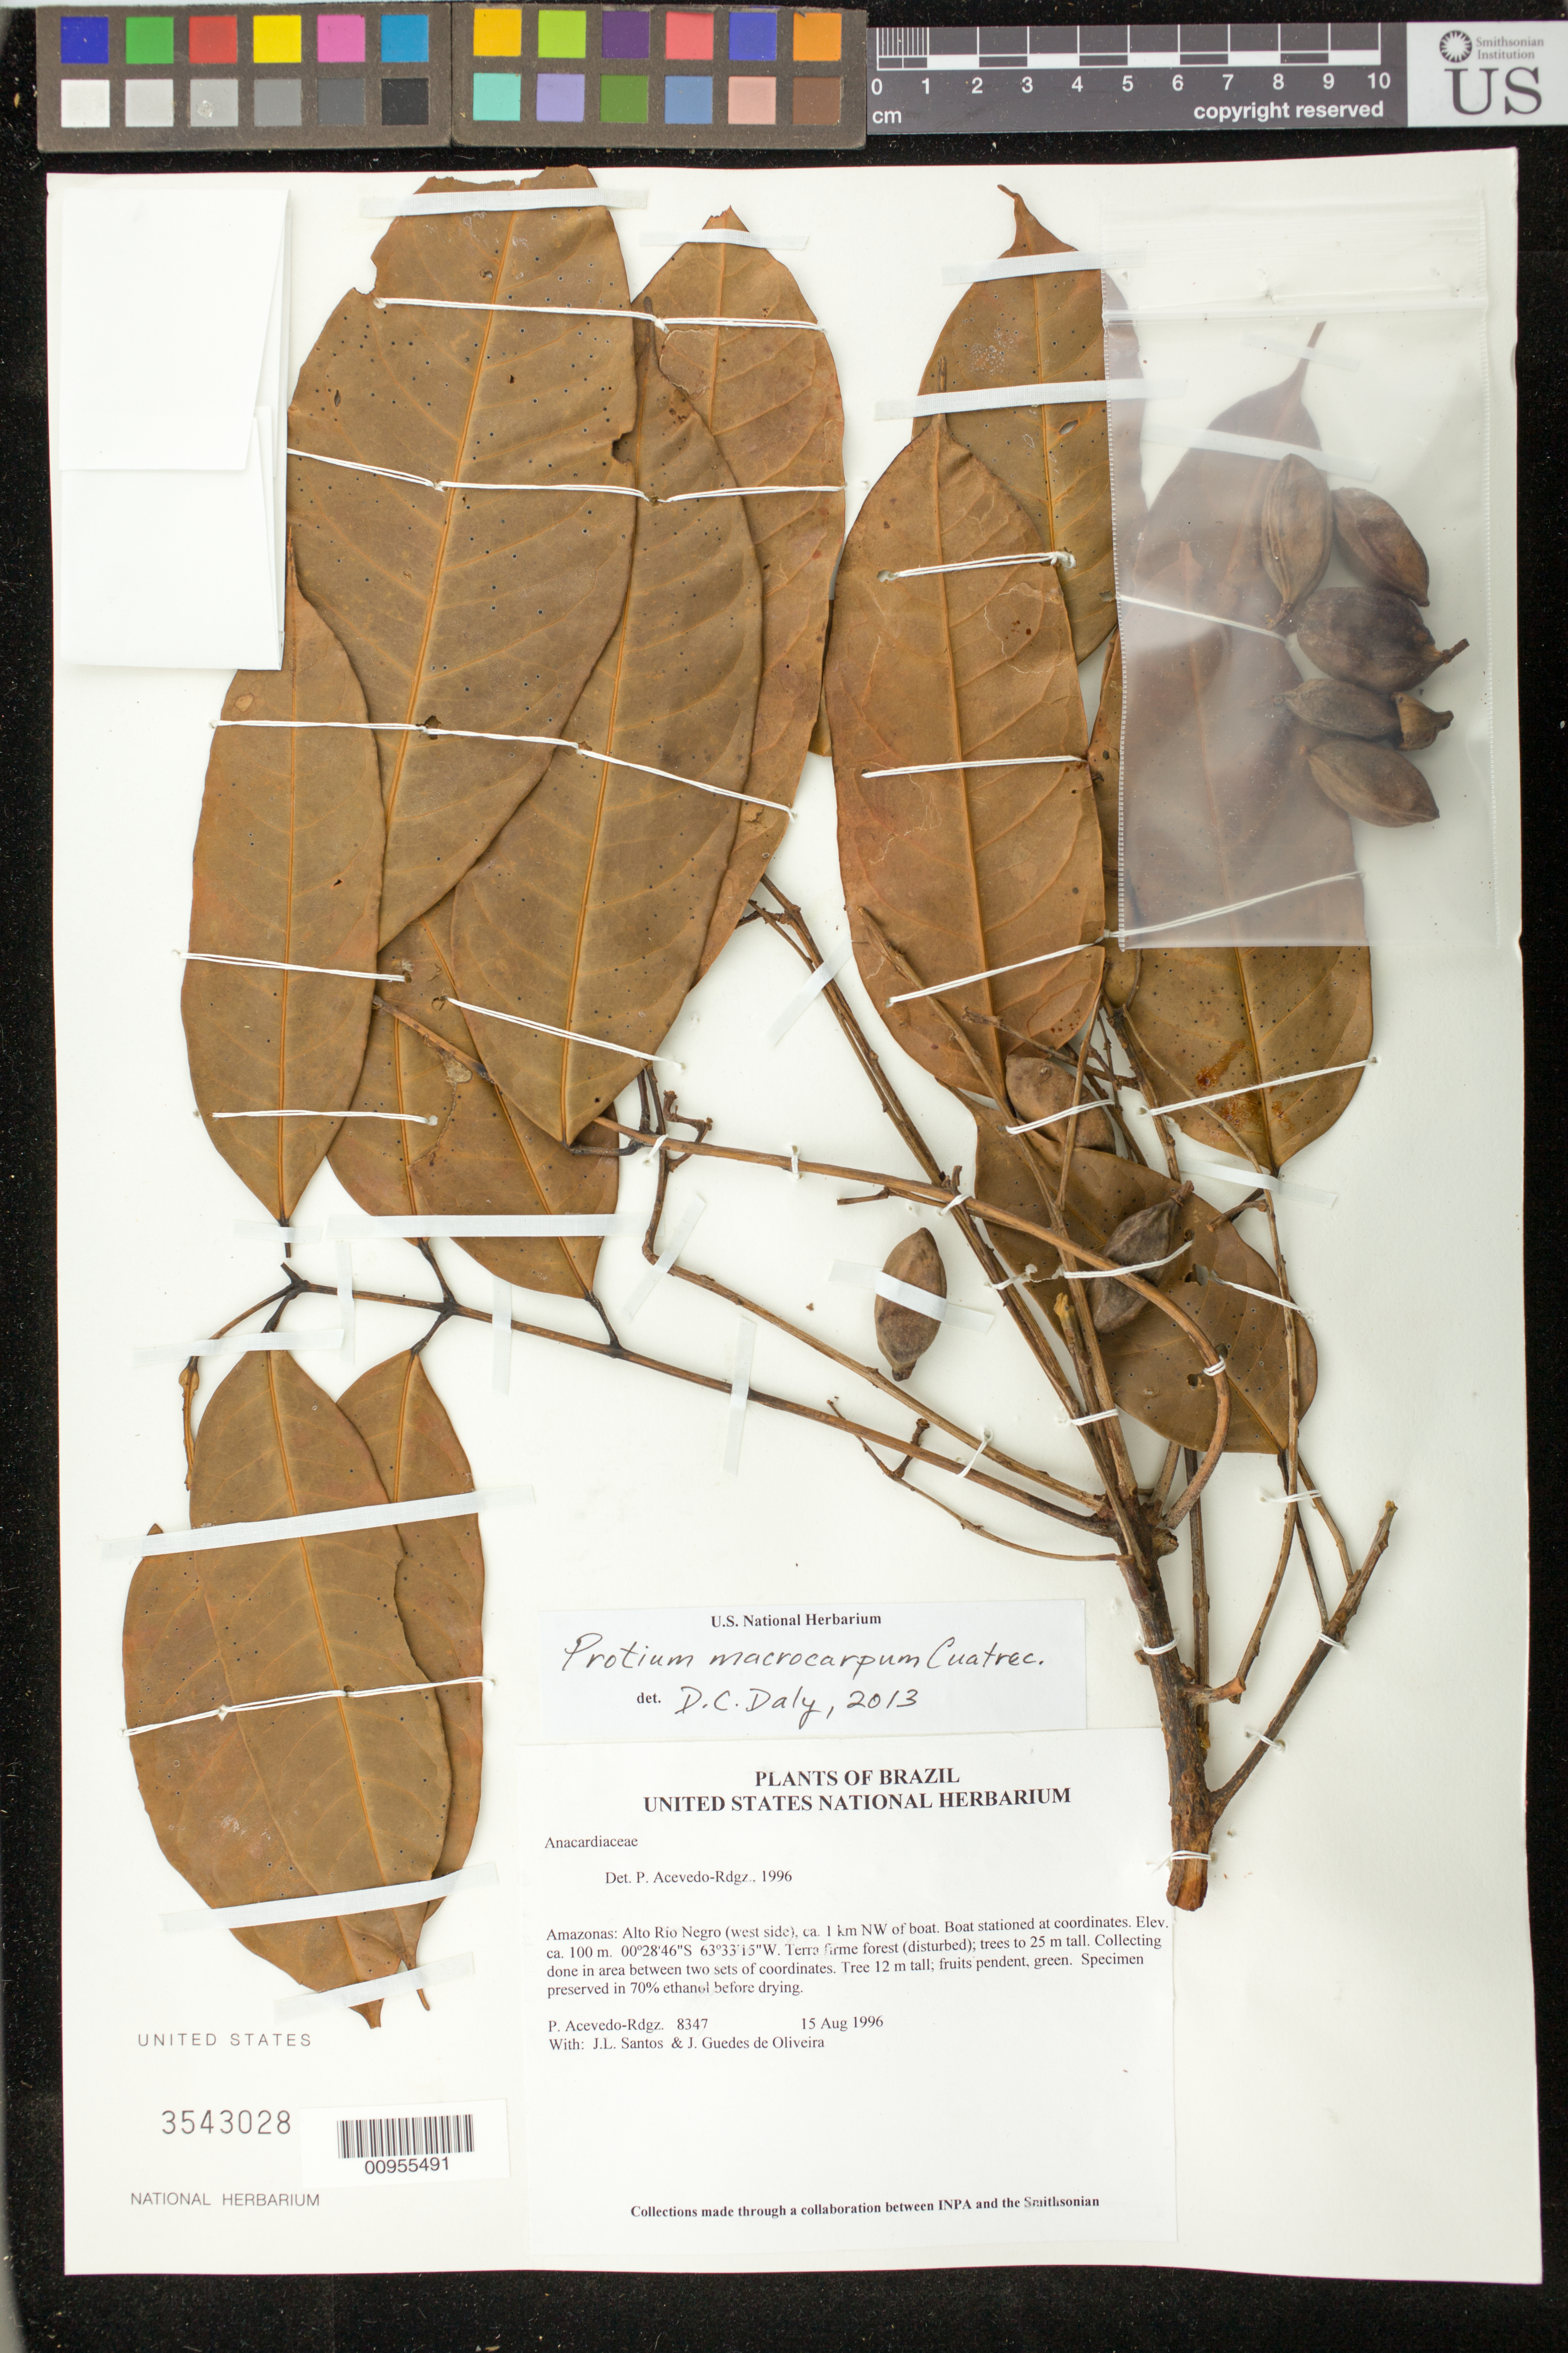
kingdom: Plantae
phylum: Tracheophyta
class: Magnoliopsida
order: Sapindales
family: Burseraceae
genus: Protium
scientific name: Protium macrocarpum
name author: Cuatrec.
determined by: Daly, D. C.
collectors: P. Acevedo-Rodr., J. L. Santos & J. Guedes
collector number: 8347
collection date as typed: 15 Aug 1996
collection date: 1996-08-15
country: Brazil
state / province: Amazonas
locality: Amazonas: Alto Río Negro (west side), ca. 1 km NW of boat. Boat stationed at coordinates.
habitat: Terra firme forest (disturbed); trees to 25 m tall. Collecting done in area between two sets of coordinates.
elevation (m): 100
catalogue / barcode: US 3543028